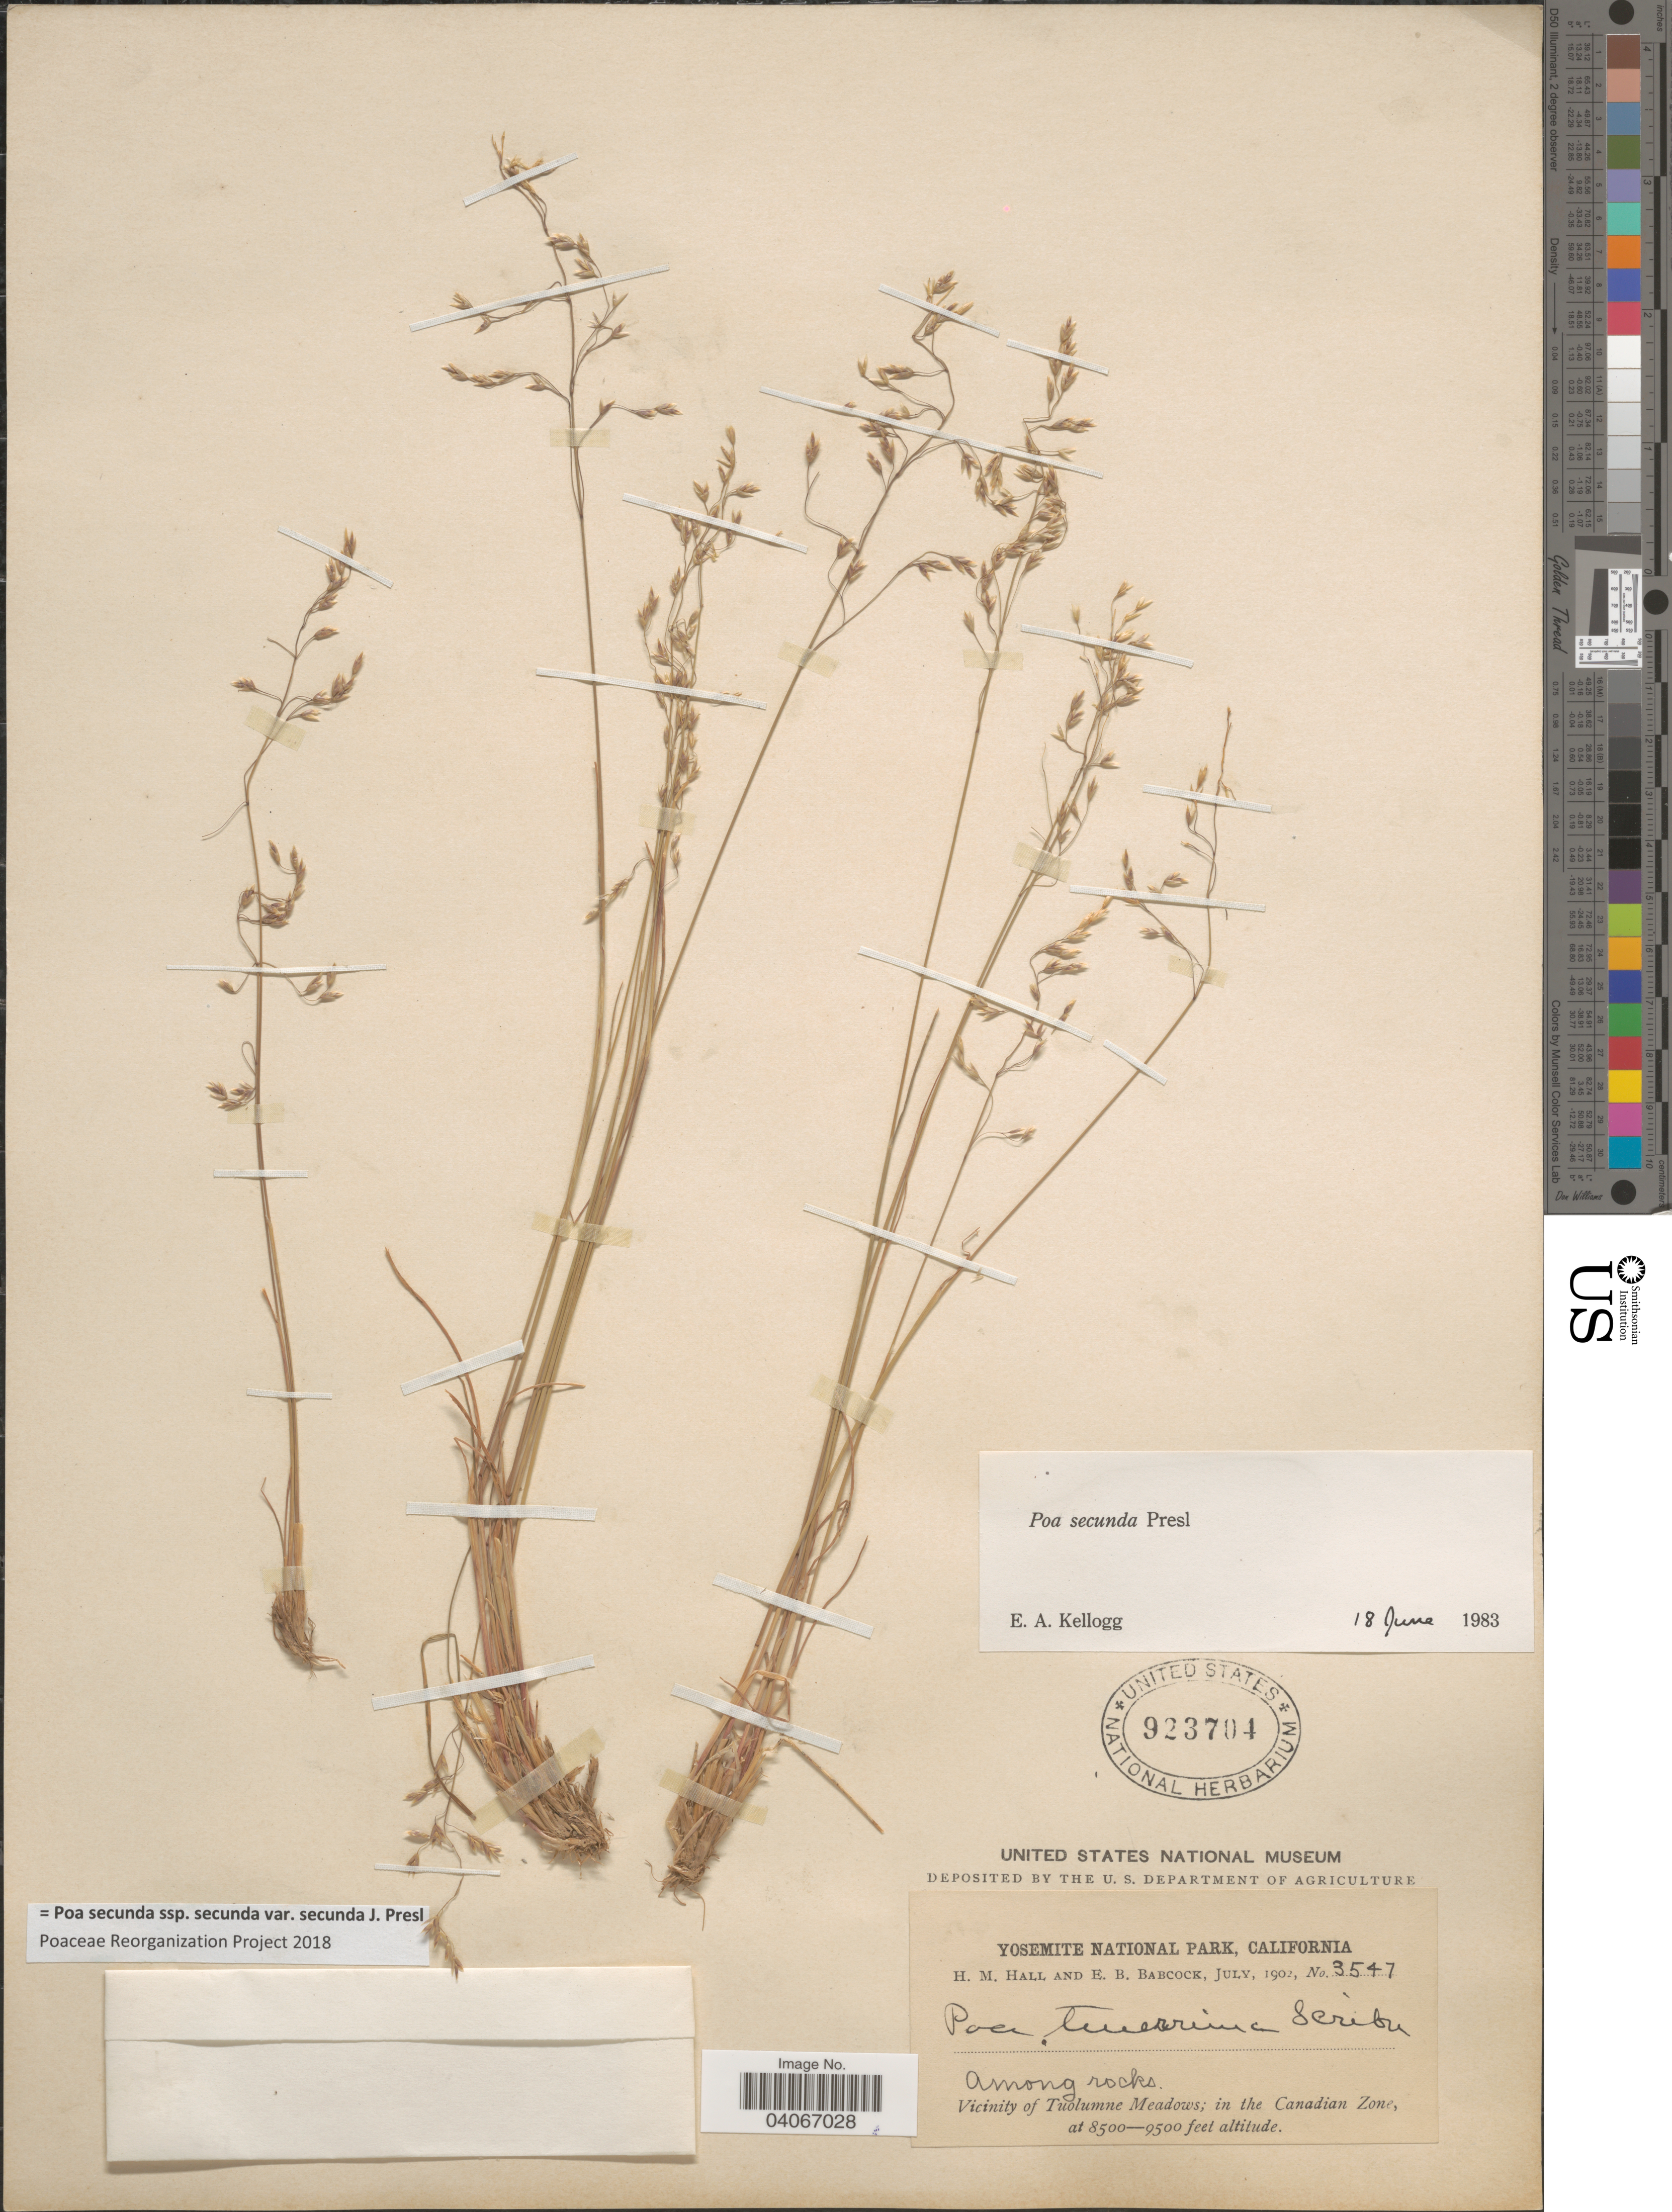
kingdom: Plantae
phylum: Tracheophyta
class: Liliopsida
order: Poales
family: Poaceae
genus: Poa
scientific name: Poa secunda subsp. secunda var. secunda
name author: J. Presl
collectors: H. M. Hall & E. B. Babcock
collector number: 3547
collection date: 1902-07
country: United States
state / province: California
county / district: Tuolumne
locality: Yosemite National Park. Among rocks. Vicinity of Tuolumne Meadows; in the Canadian Zone.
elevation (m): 2591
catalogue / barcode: US 923704